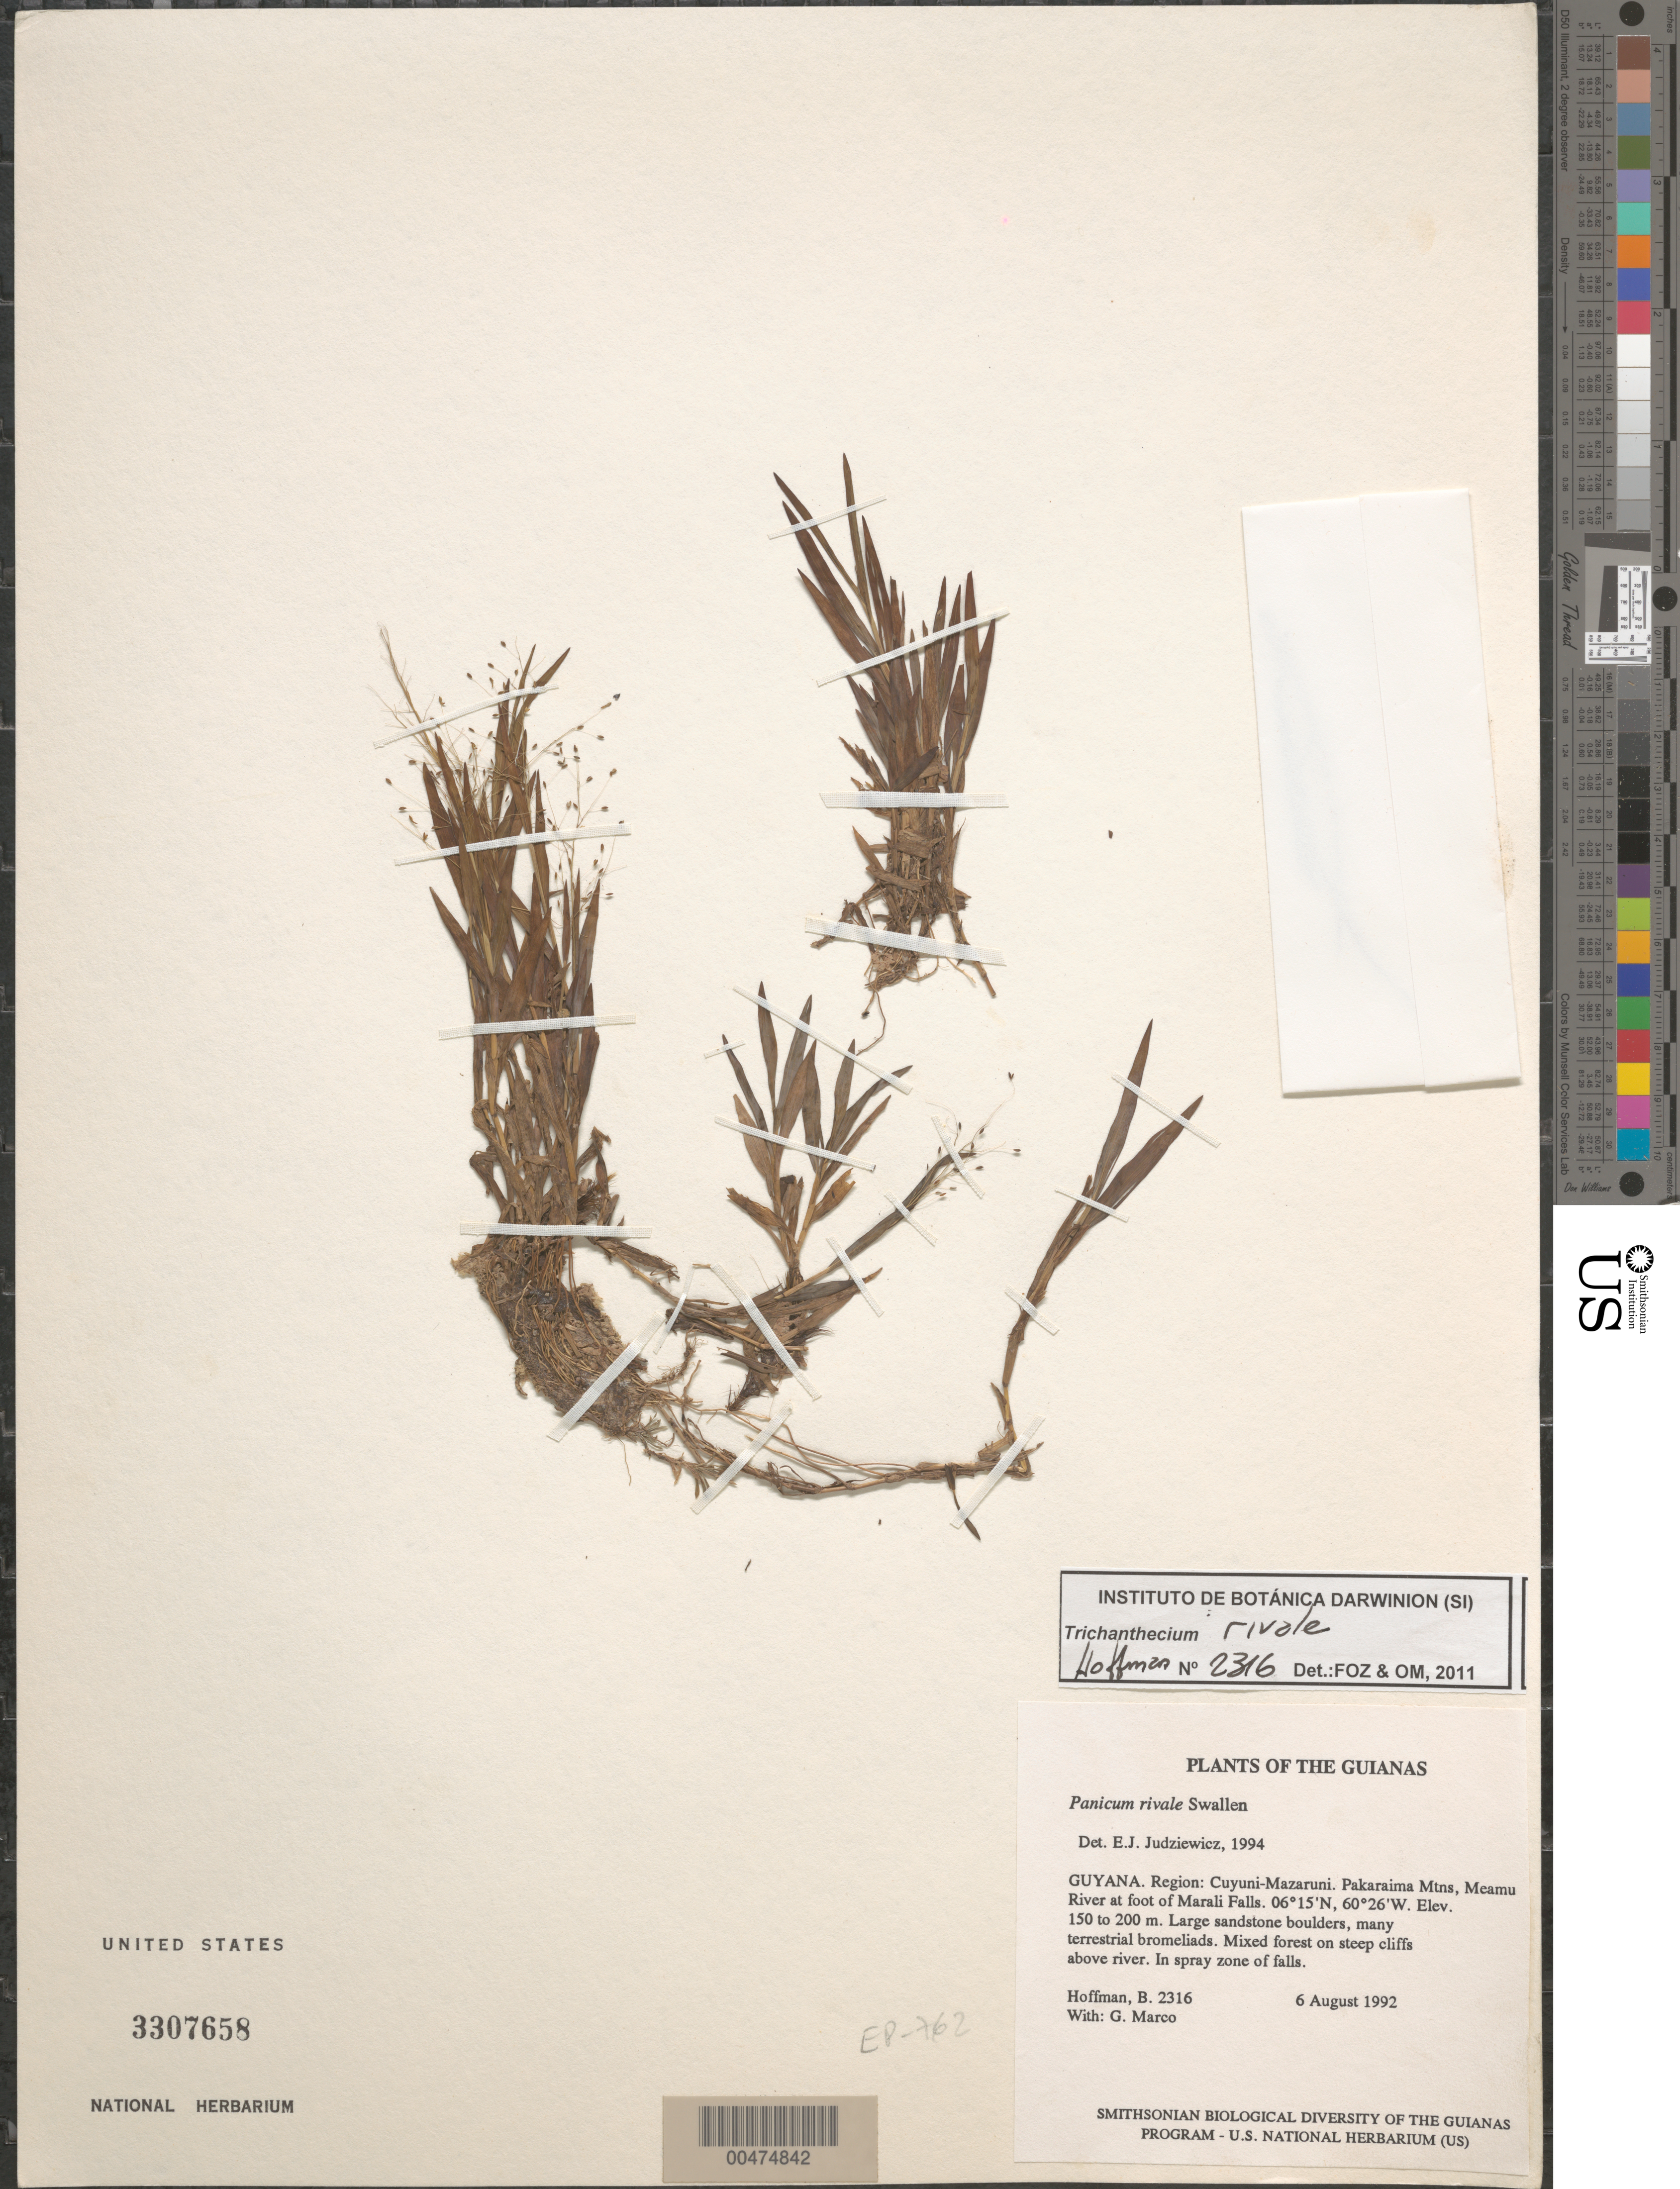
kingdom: Plantae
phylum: Tracheophyta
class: Liliopsida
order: Poales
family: Poaceae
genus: Trichanthecium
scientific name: Trichanthecium rivale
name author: (Swallen) Zuloaga & Morrone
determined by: Zuloaga, F. O.; Morrone, O. N.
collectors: B. Hoffman & G. Marco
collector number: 2316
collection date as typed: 6 August 1992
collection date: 1992-08-06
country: Guyana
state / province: Cuyuni-Mazaruni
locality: Pakaraima Mountains, Meamu River at foot of Marali Falls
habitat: Large sandstone boulders, many terrestrial bromeliads. Mixed forest on steep cliffs above river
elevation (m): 150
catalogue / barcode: US 3307658